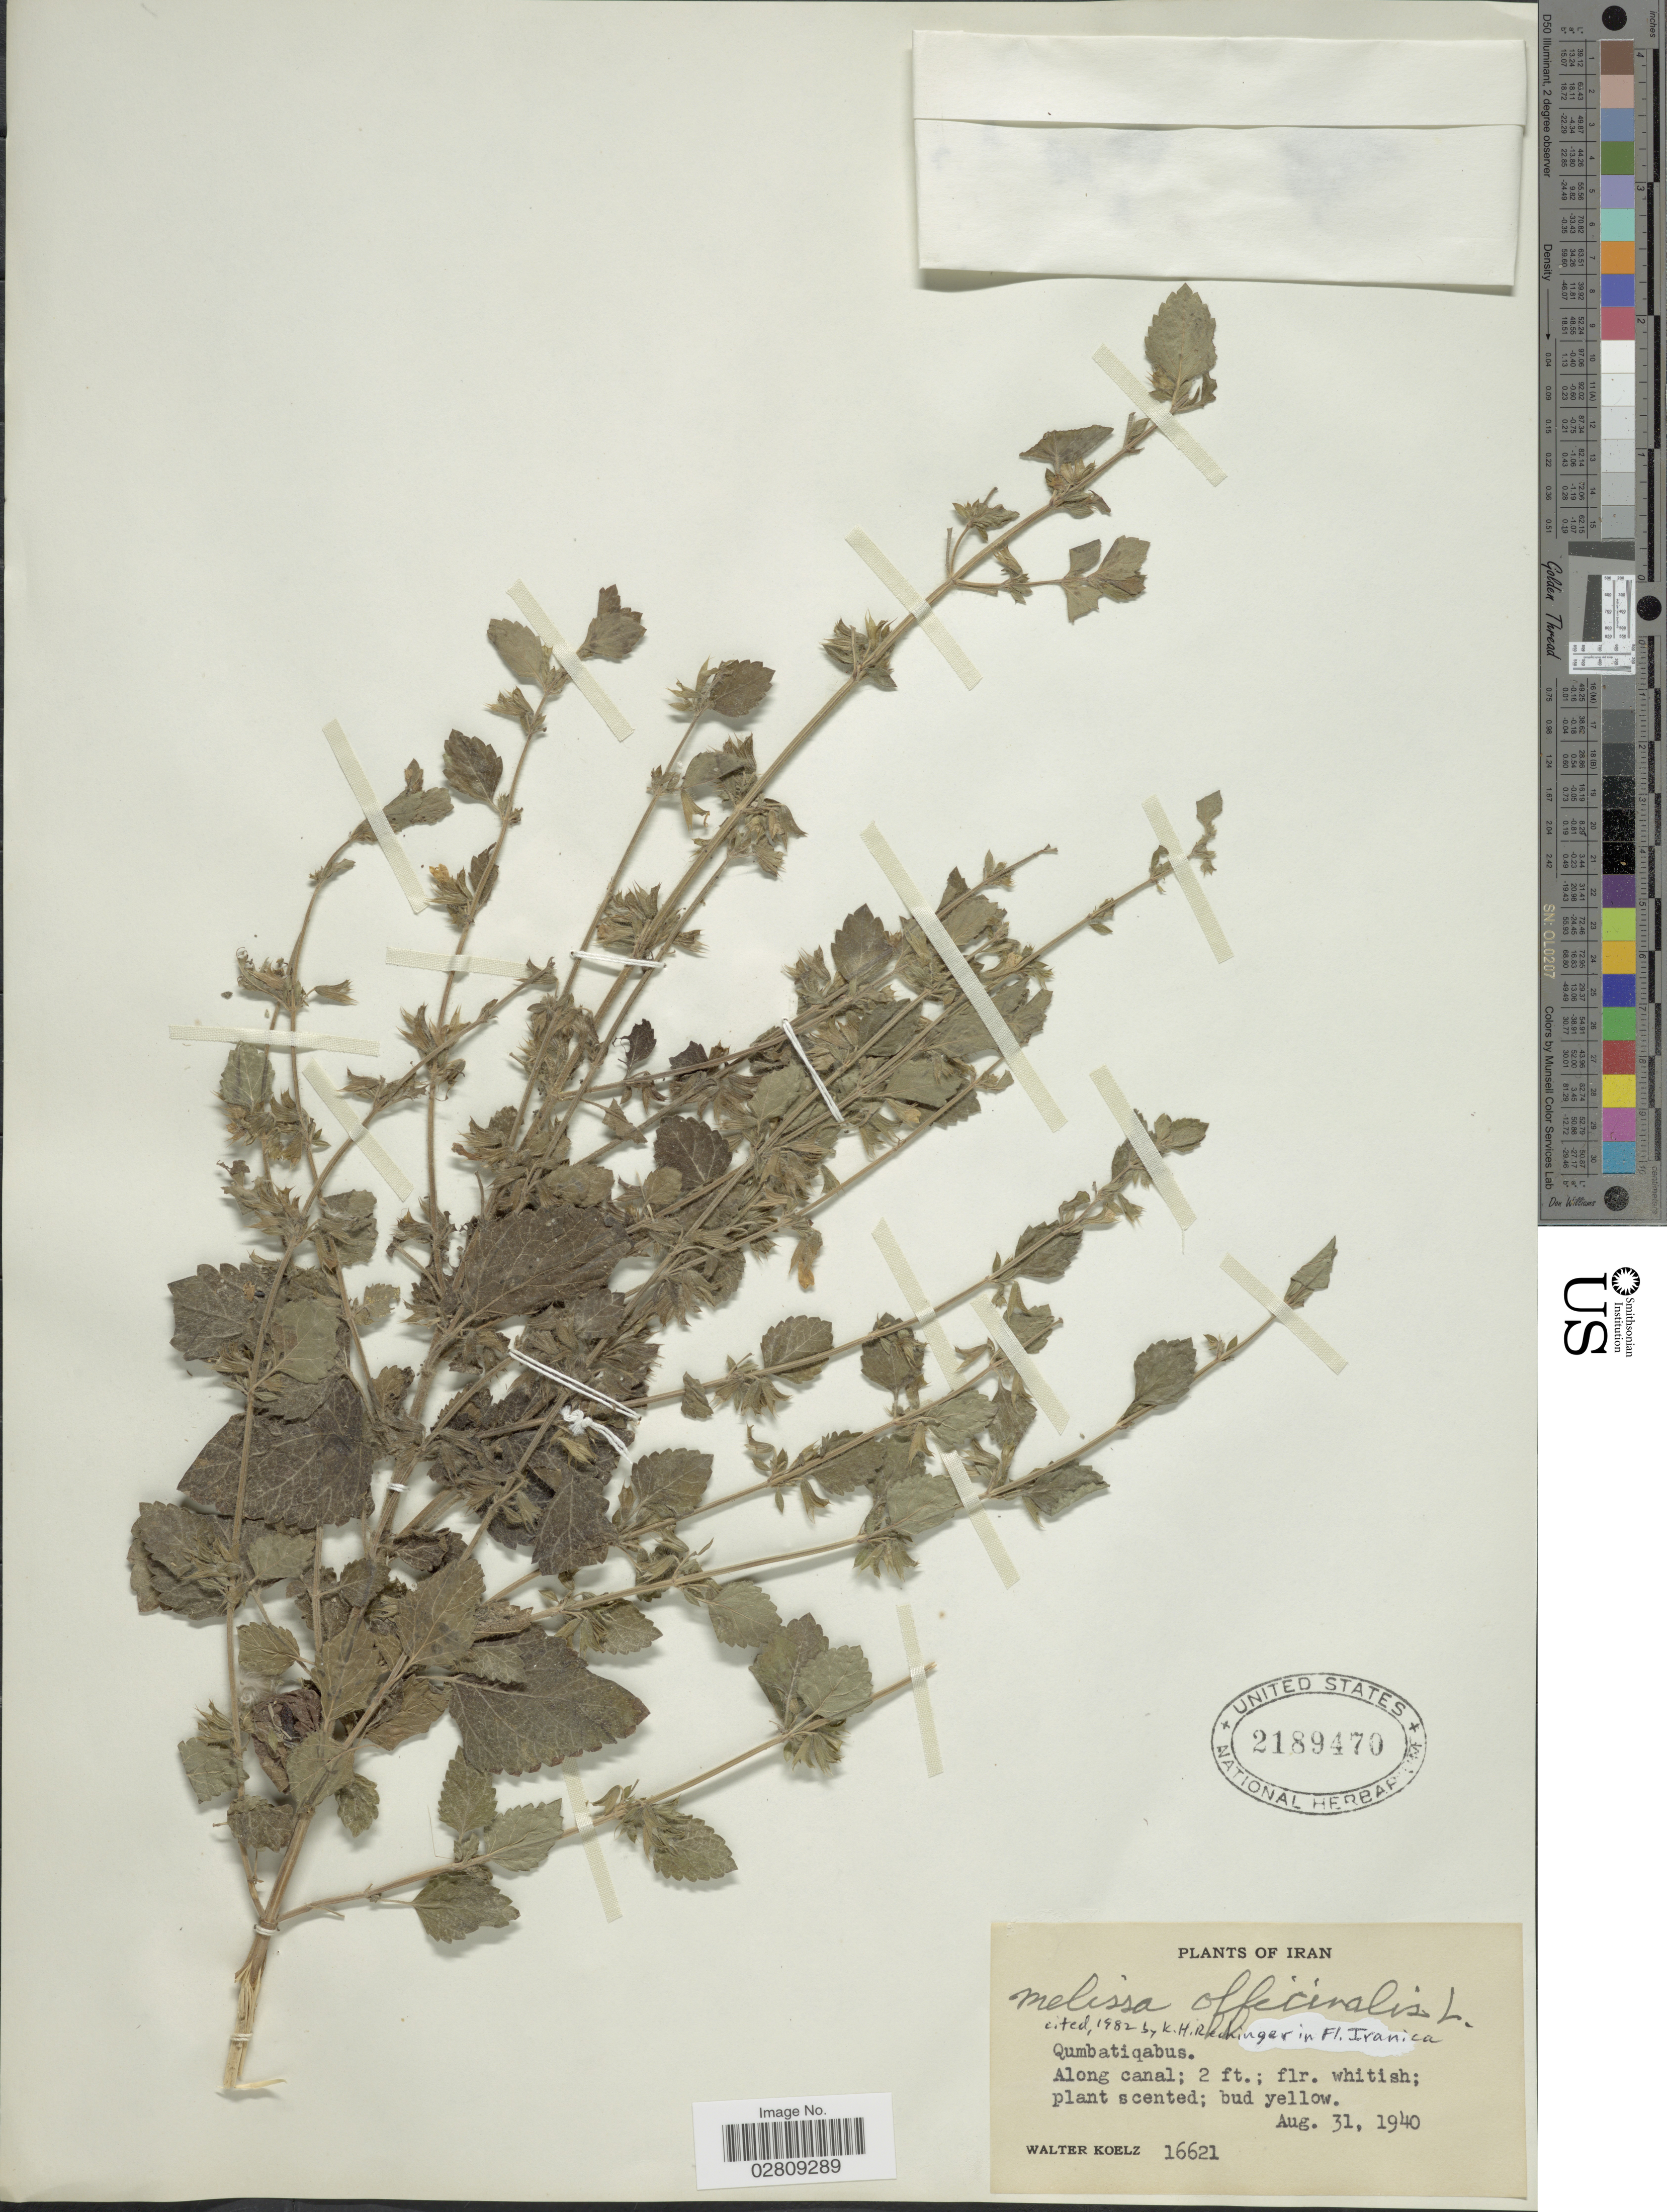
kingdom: Plantae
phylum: Tracheophyta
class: Magnoliopsida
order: Lamiales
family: Lamiaceae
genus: Melissa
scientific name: Melissa officinalis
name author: L.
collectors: W. N. Koelz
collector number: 16621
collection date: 1940-08-31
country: Iran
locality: Qumbatiqabus, Along Canal.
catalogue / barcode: US 2189470